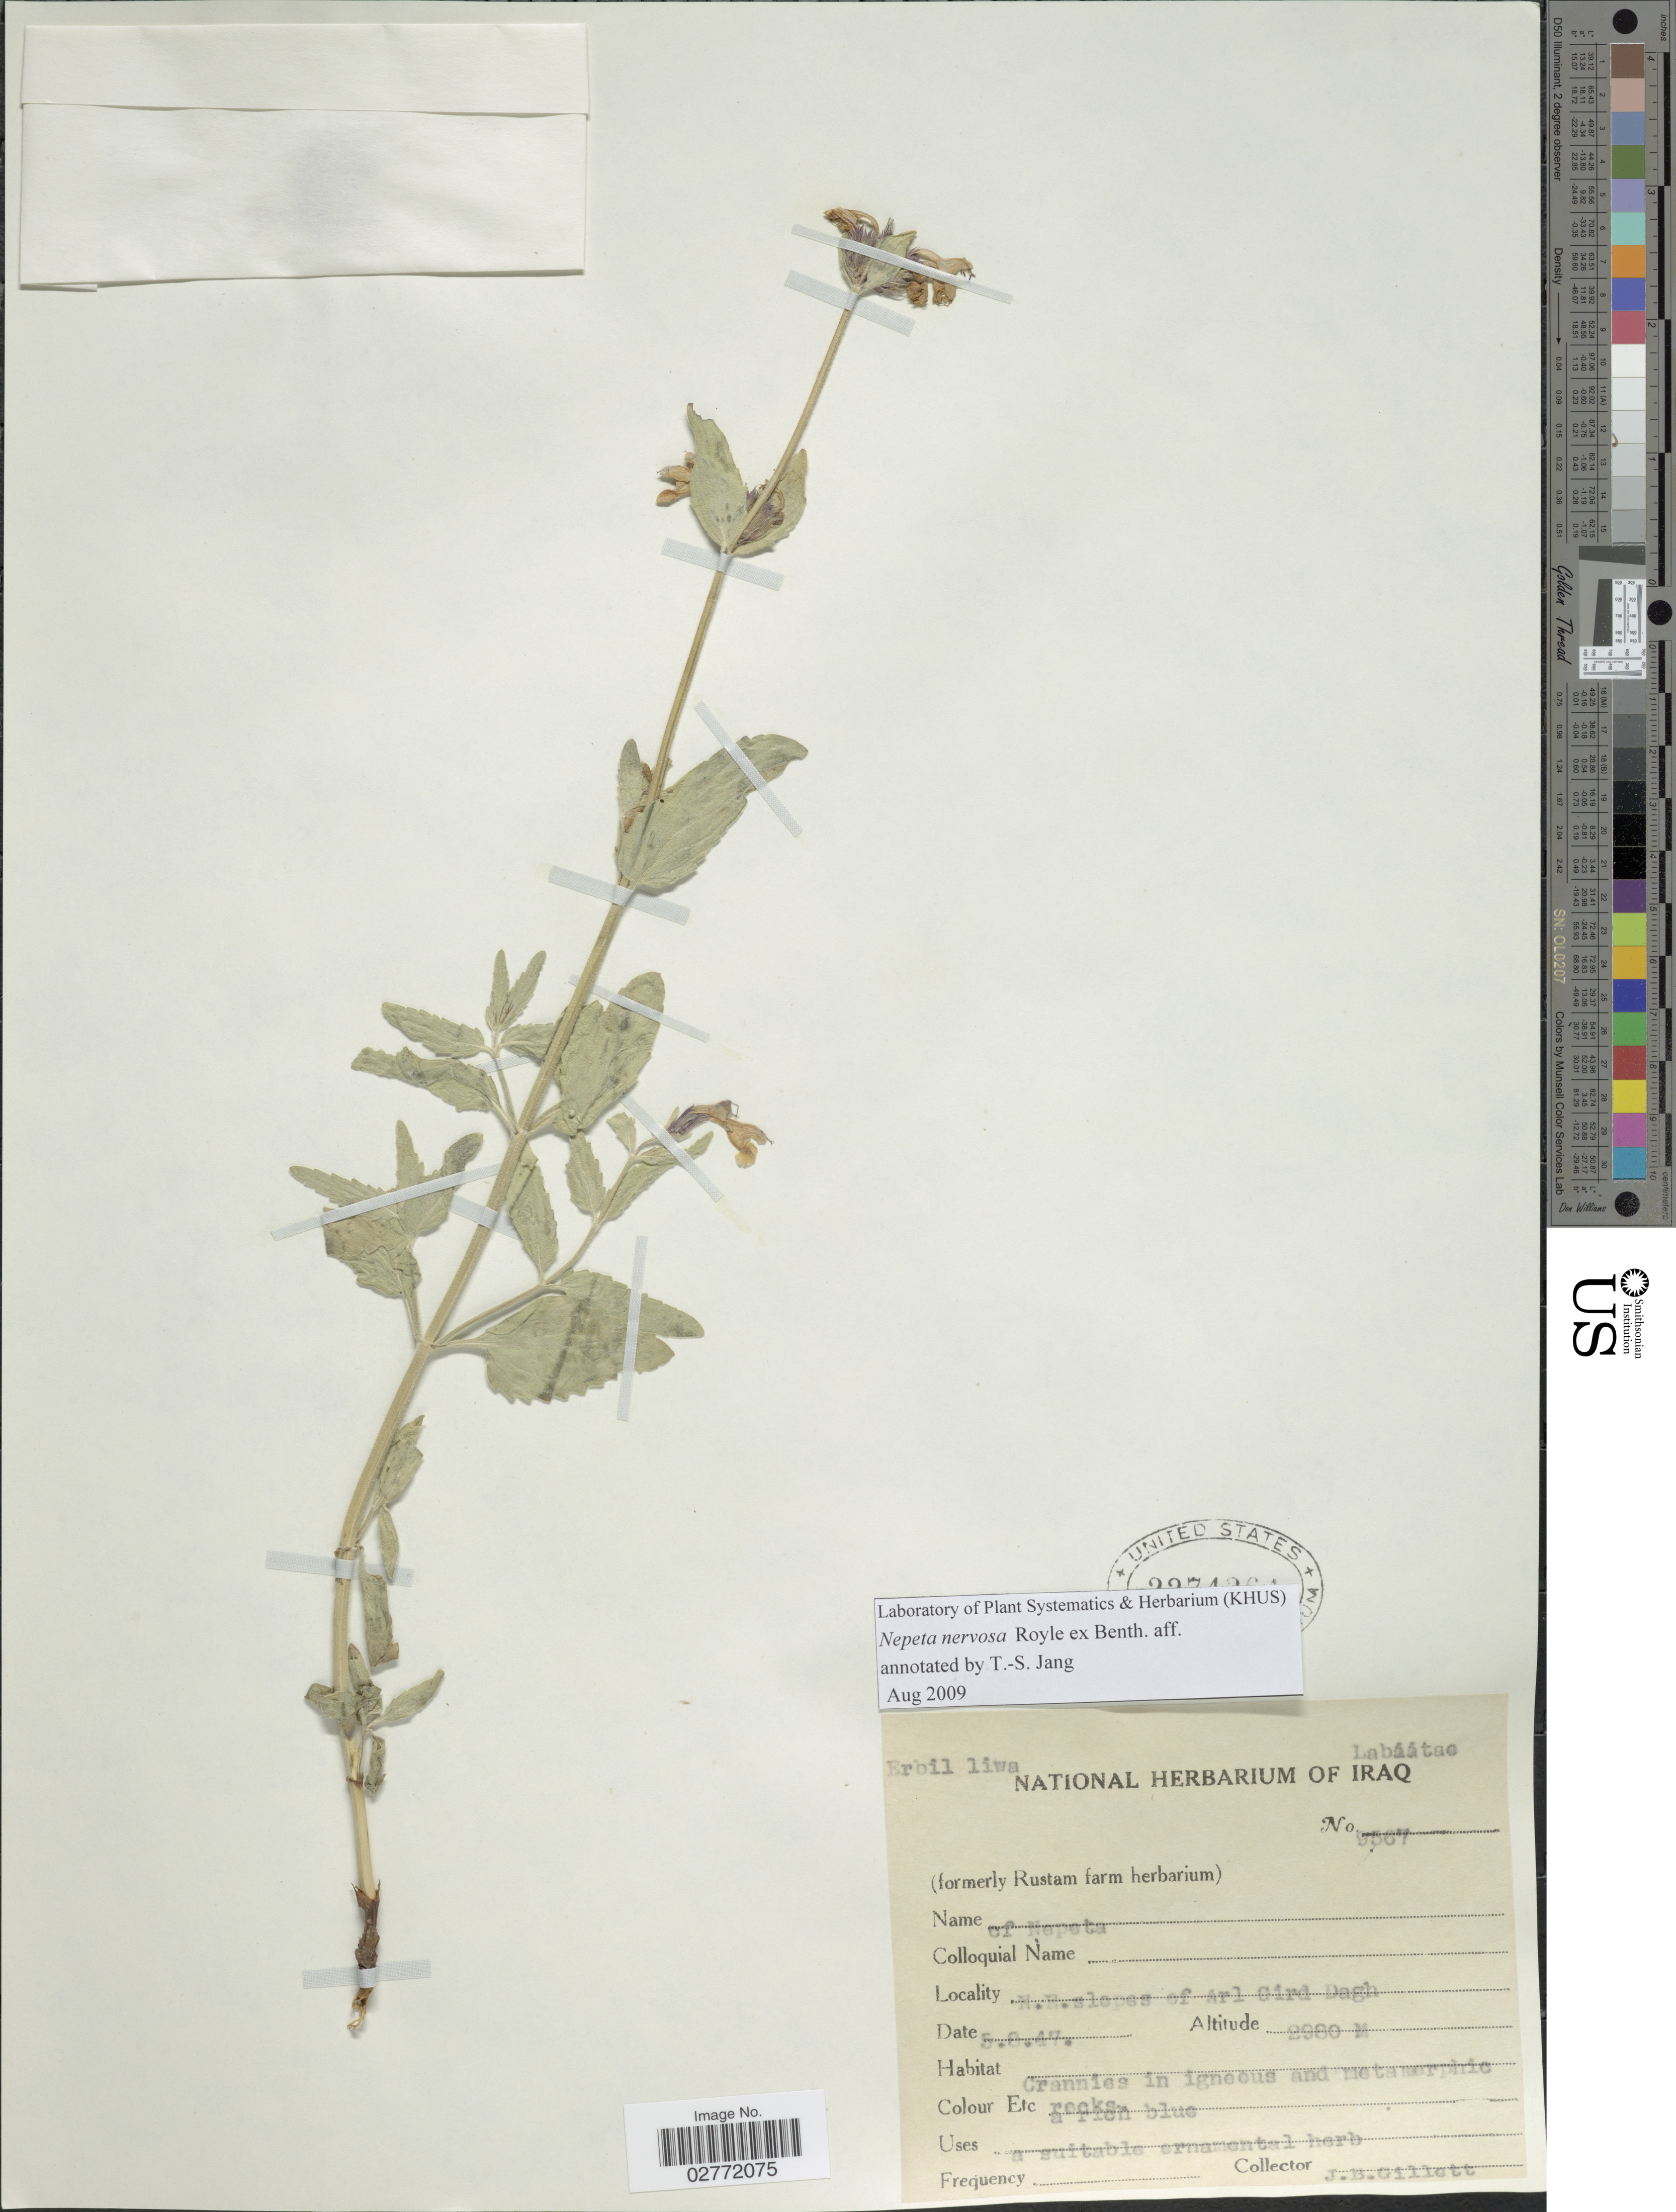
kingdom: Plantae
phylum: Tracheophyta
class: Magnoliopsida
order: Lamiales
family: Lamiaceae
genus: Nepeta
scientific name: Nepeta nervosa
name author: Royle ex Benth.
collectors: J. B. Gillett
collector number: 9567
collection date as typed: Transcribed d/m/y: 5/8/47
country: Iraq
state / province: Arbīl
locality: Erbil liwa. N.E. slopes of Arl Gird Dagh.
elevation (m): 2980